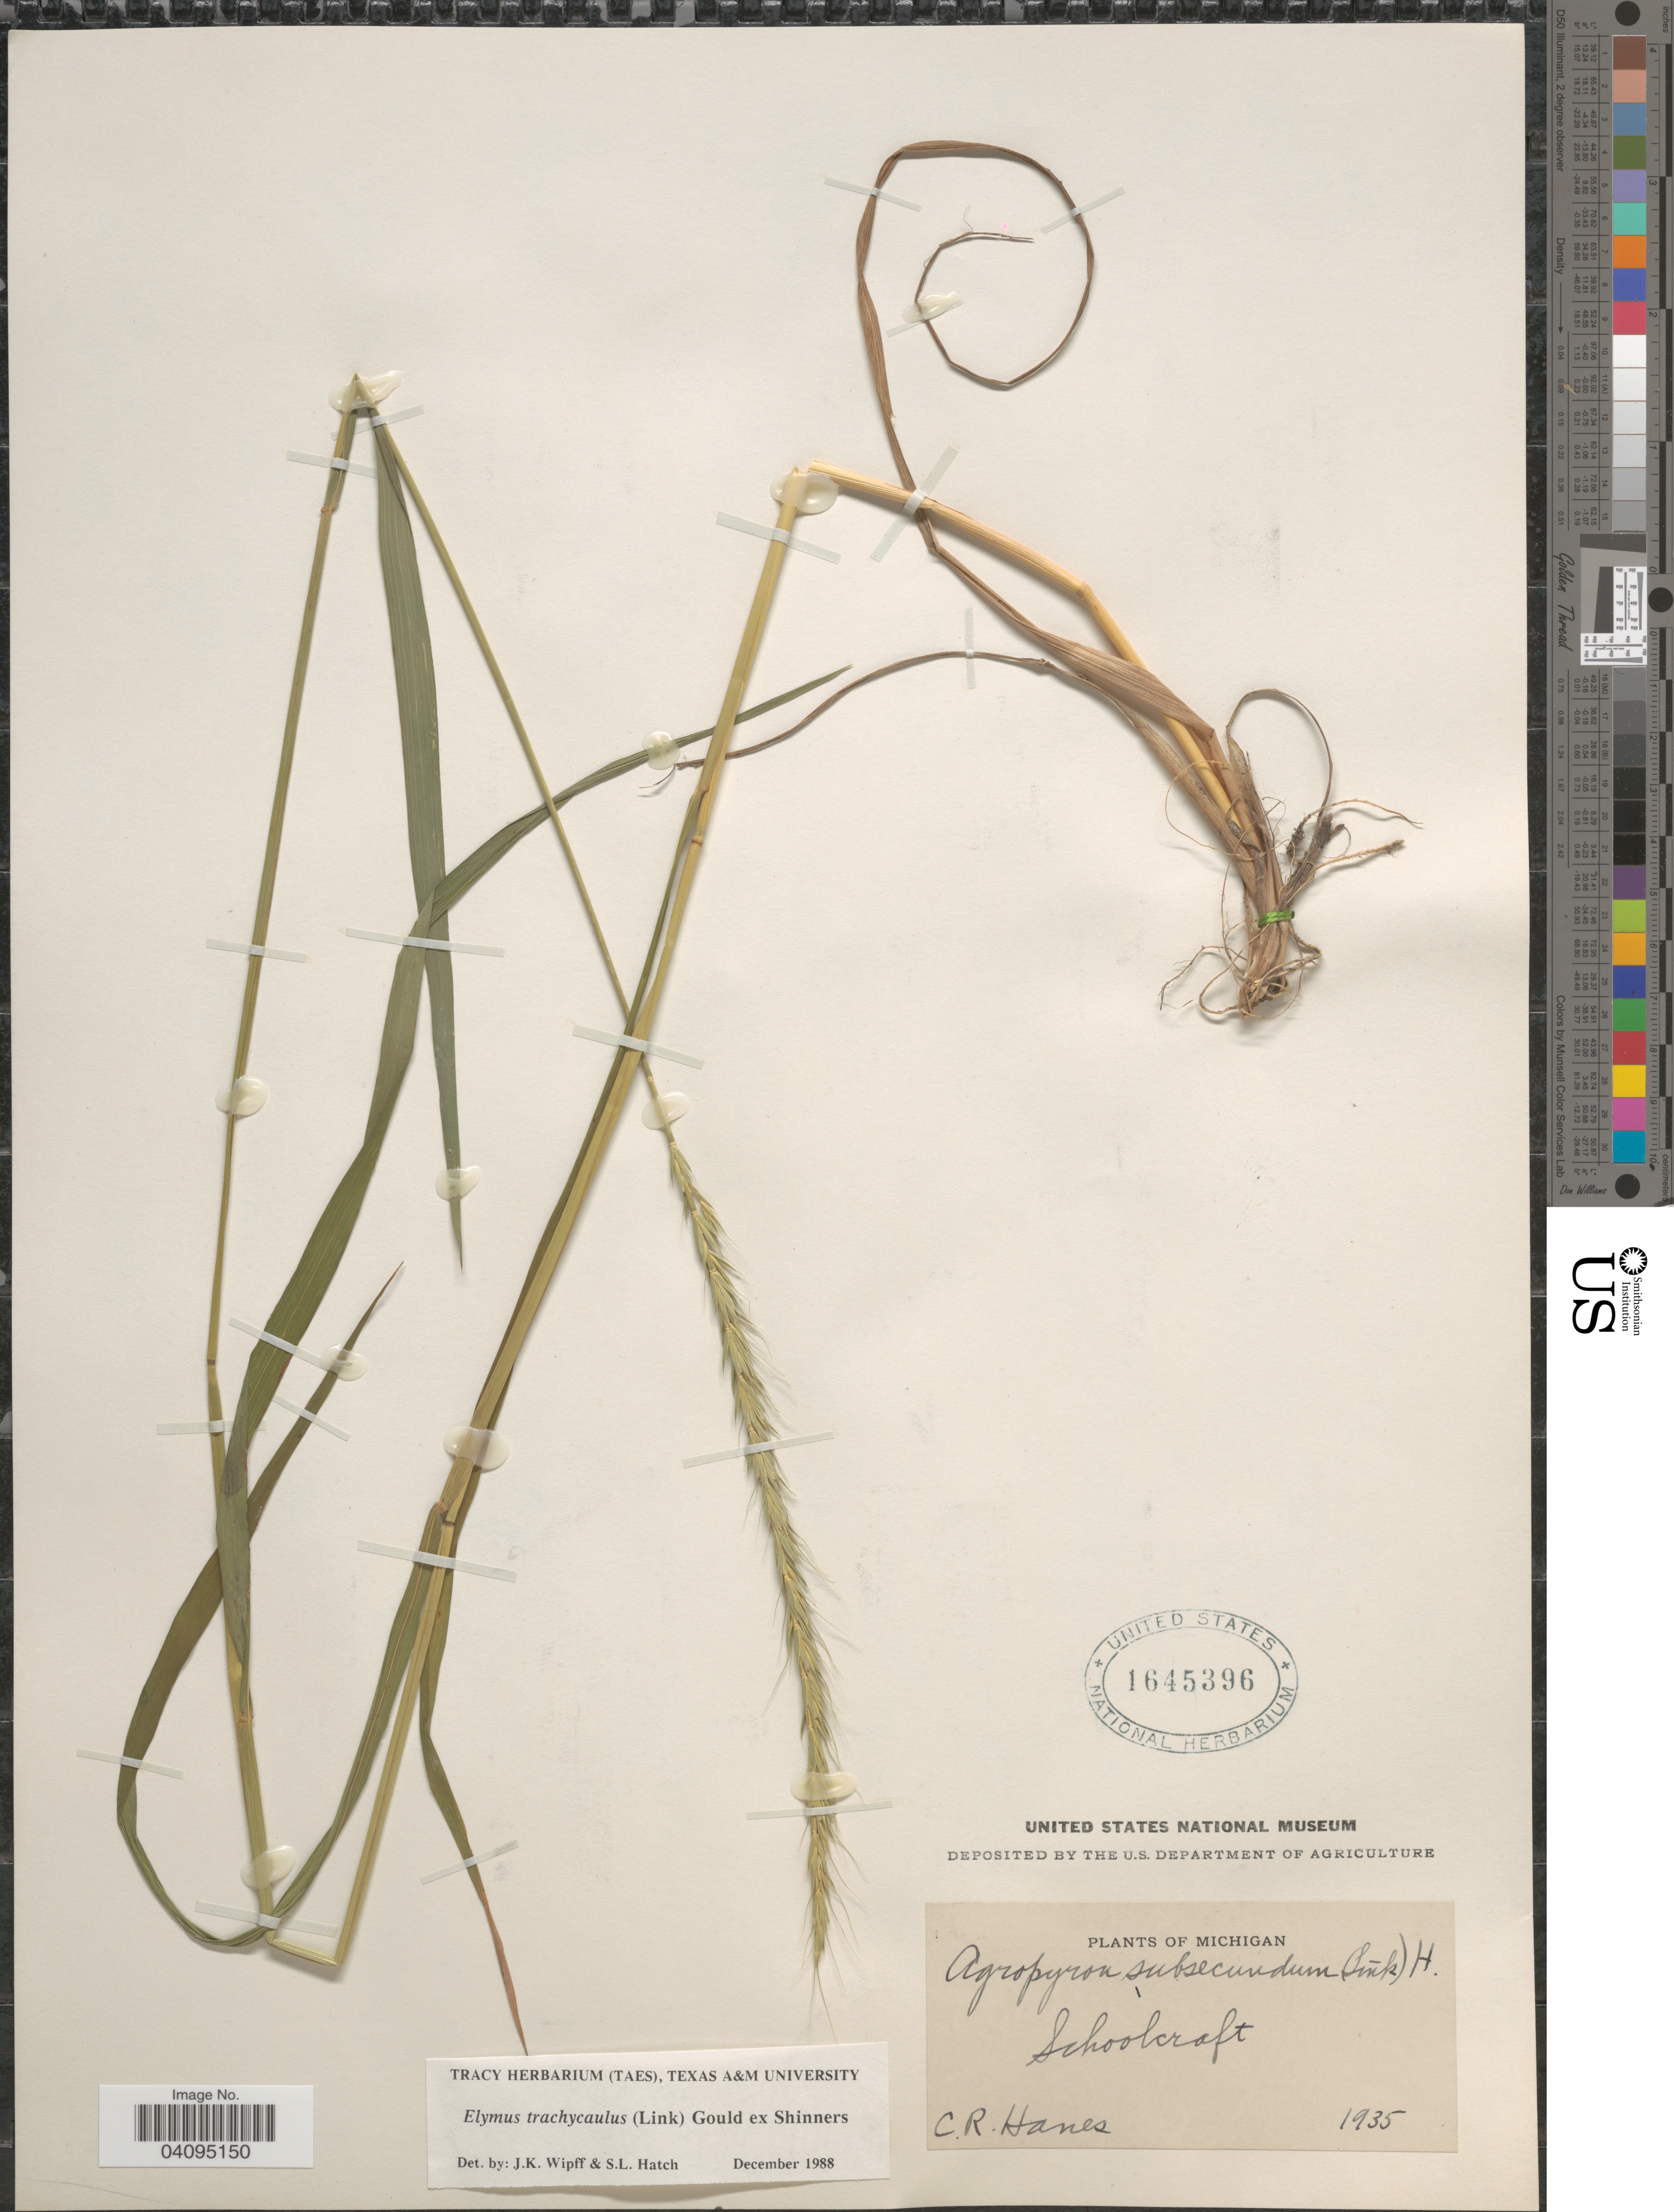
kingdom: Plantae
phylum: Tracheophyta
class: Liliopsida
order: Poales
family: Poaceae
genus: Elymus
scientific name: Elymus trachycaulus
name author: (Link) Gould ex Shinners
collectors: C. Hanes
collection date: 1935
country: United States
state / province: Michigan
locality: Schoolcraft.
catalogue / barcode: US 1645396